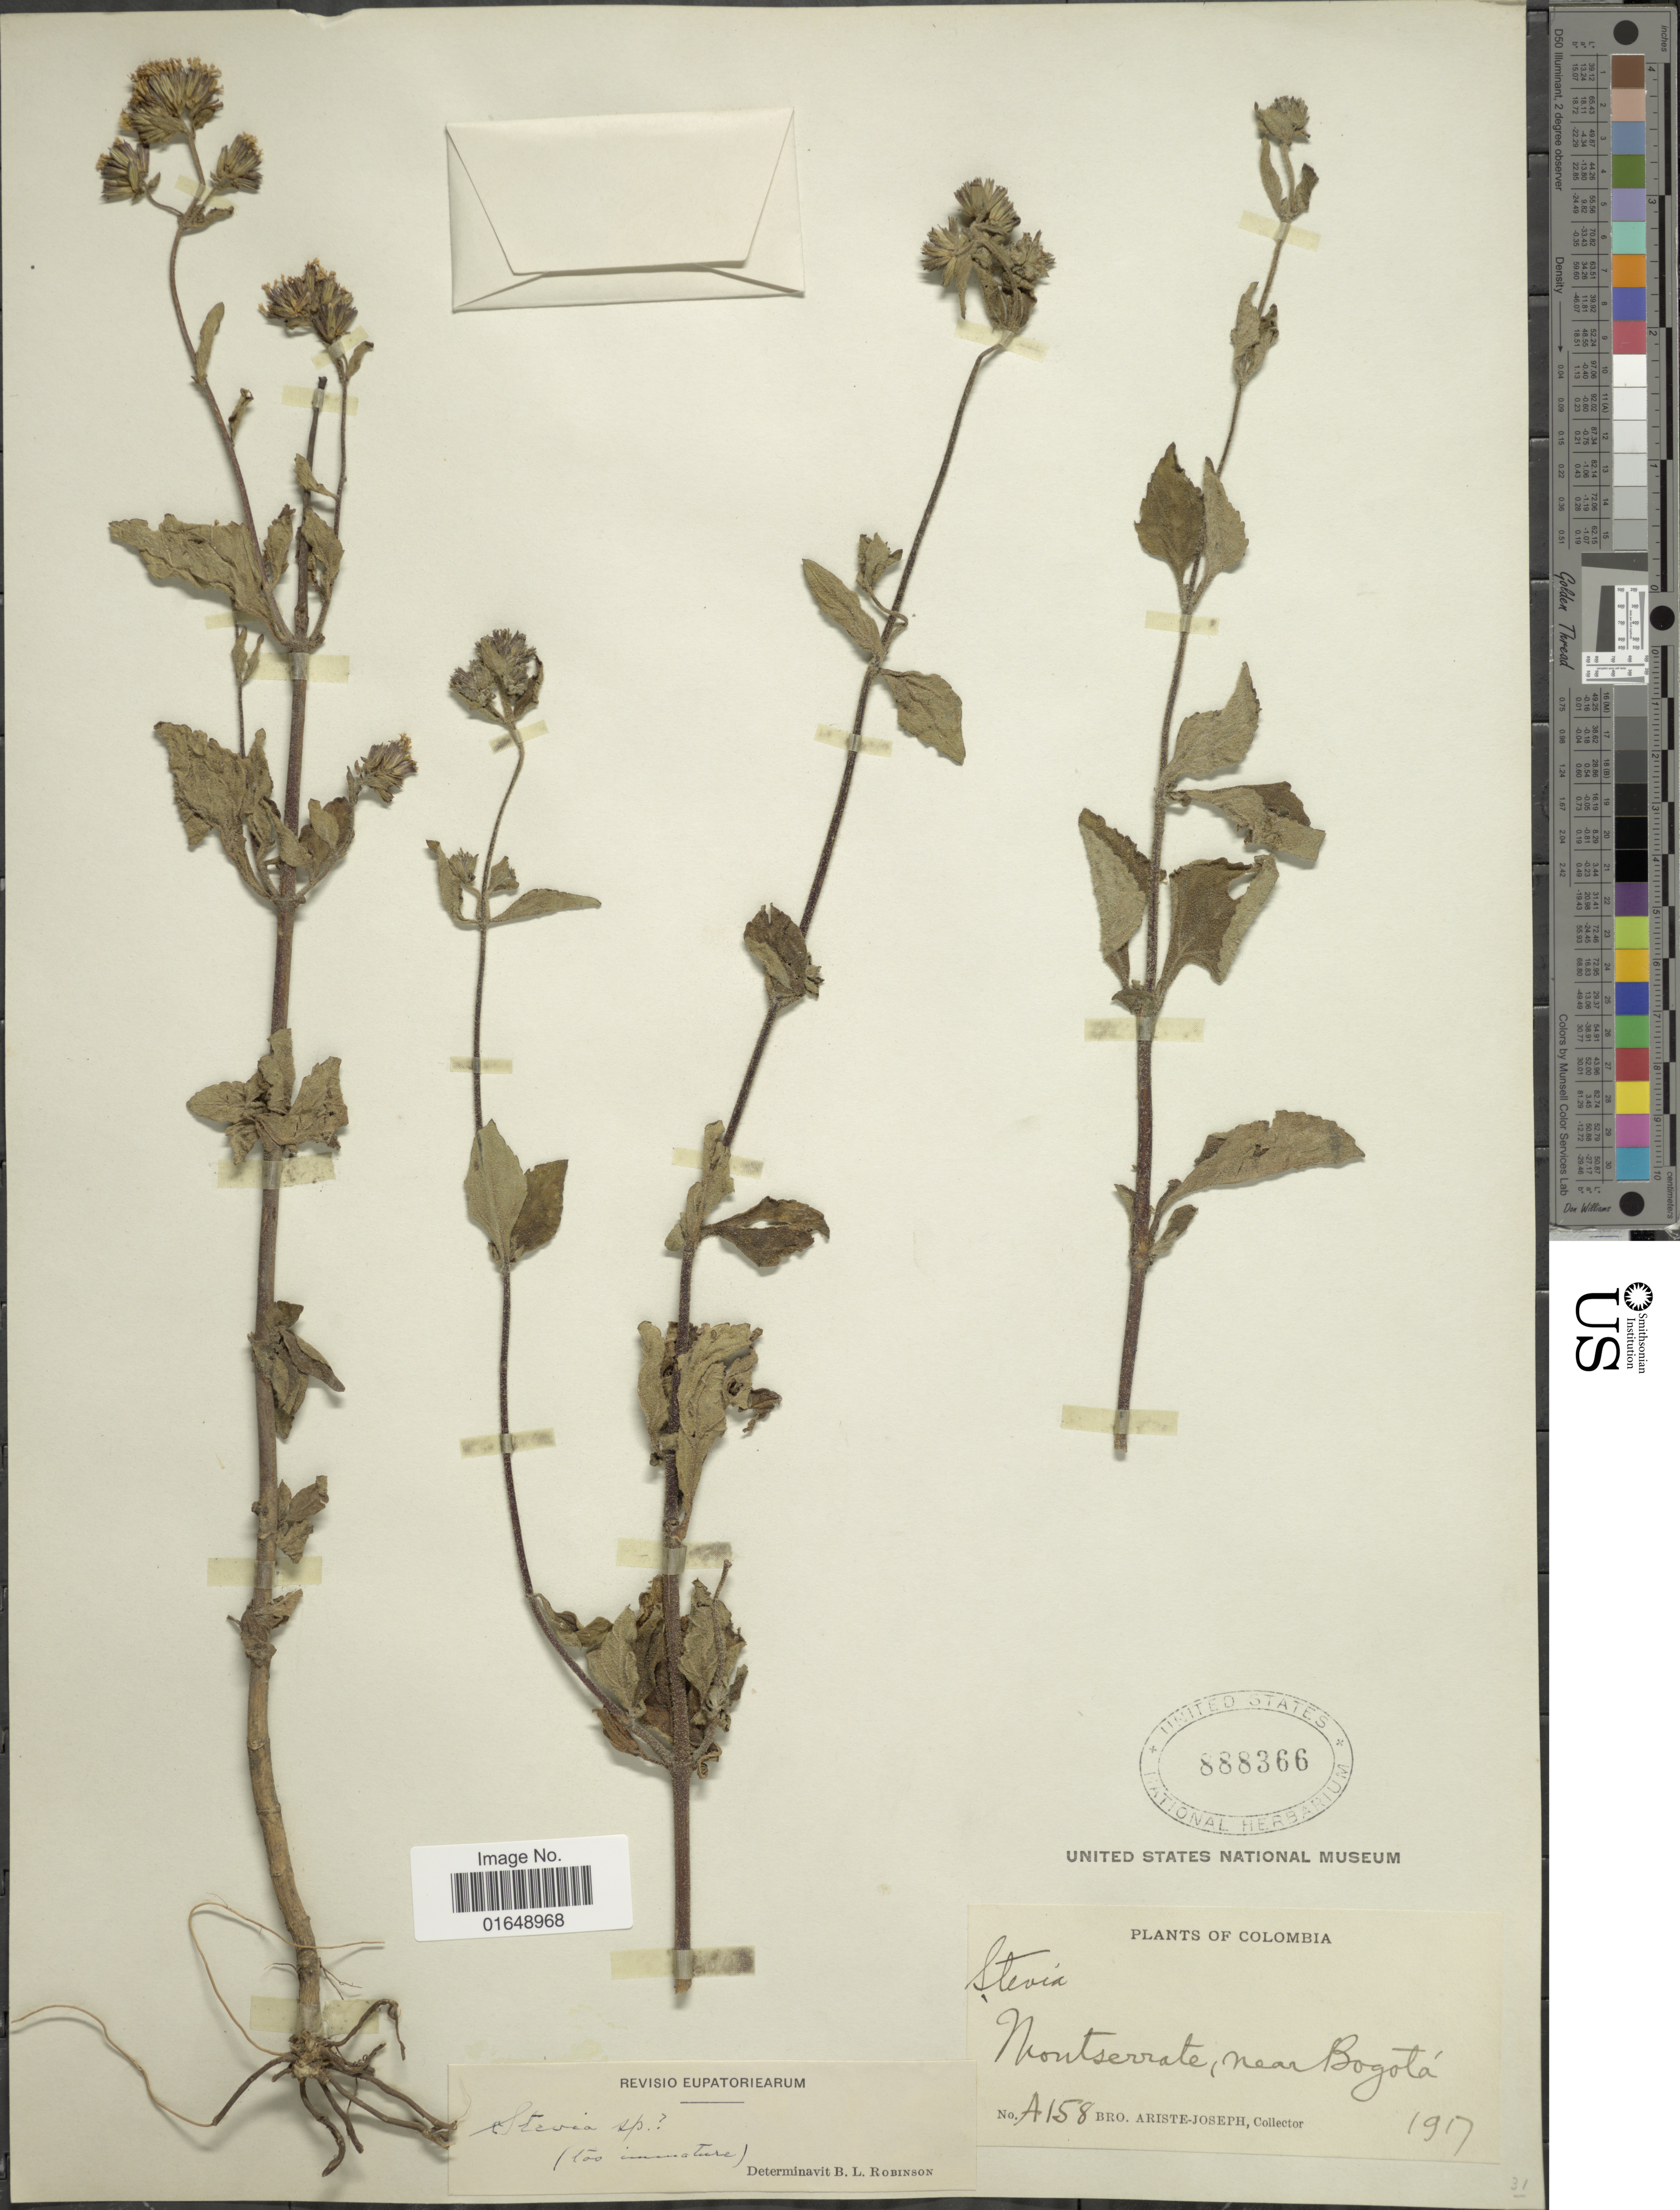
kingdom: Plantae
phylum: Tracheophyta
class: Magnoliopsida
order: Asterales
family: Asteraceae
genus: Stevia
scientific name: Stevia sp.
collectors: Bro. Ariste-Joseph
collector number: A158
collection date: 1917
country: Colombia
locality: Montserrate, near Bogotá.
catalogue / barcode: US 888366